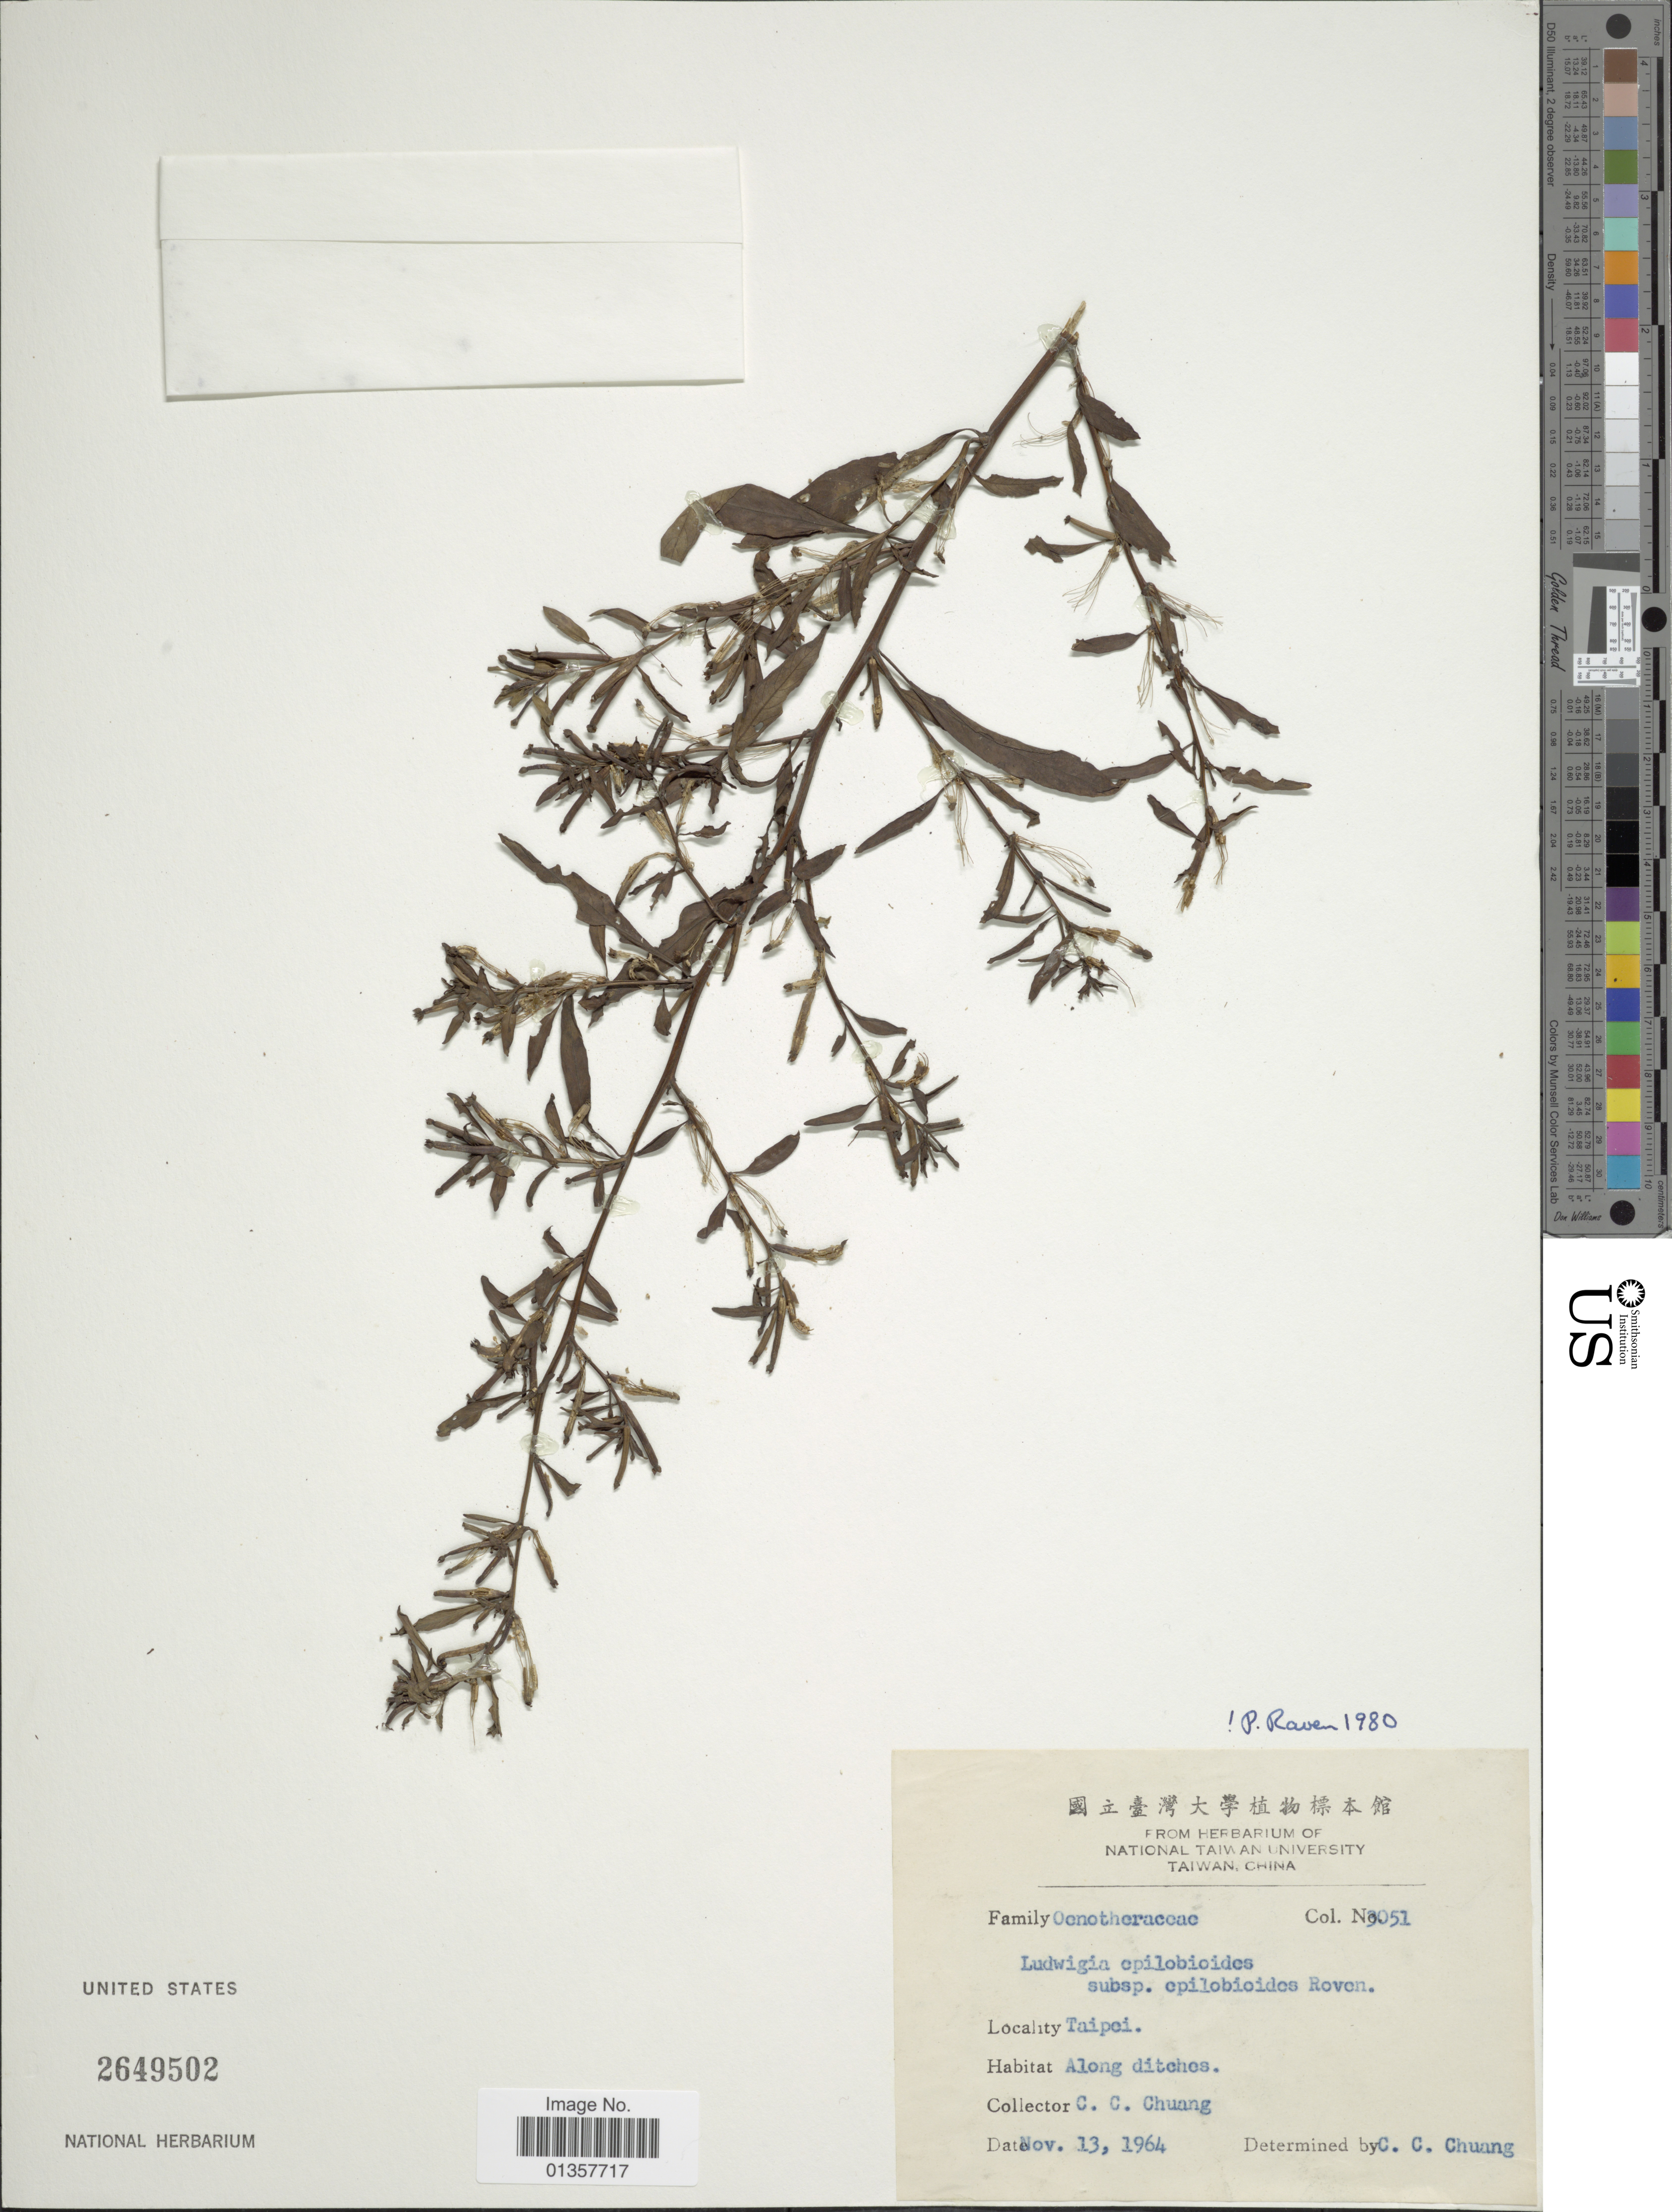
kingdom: Plantae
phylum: Tracheophyta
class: Magnoliopsida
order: Myrtales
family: Onagraceae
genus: Ludwigia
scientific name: Ludwigia epilobioides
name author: Maxim.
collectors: C. C. Chuang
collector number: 3051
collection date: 1964-11-13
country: Taiwan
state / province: Taipei City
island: Taiwan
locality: Along ditches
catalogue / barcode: US 2649502